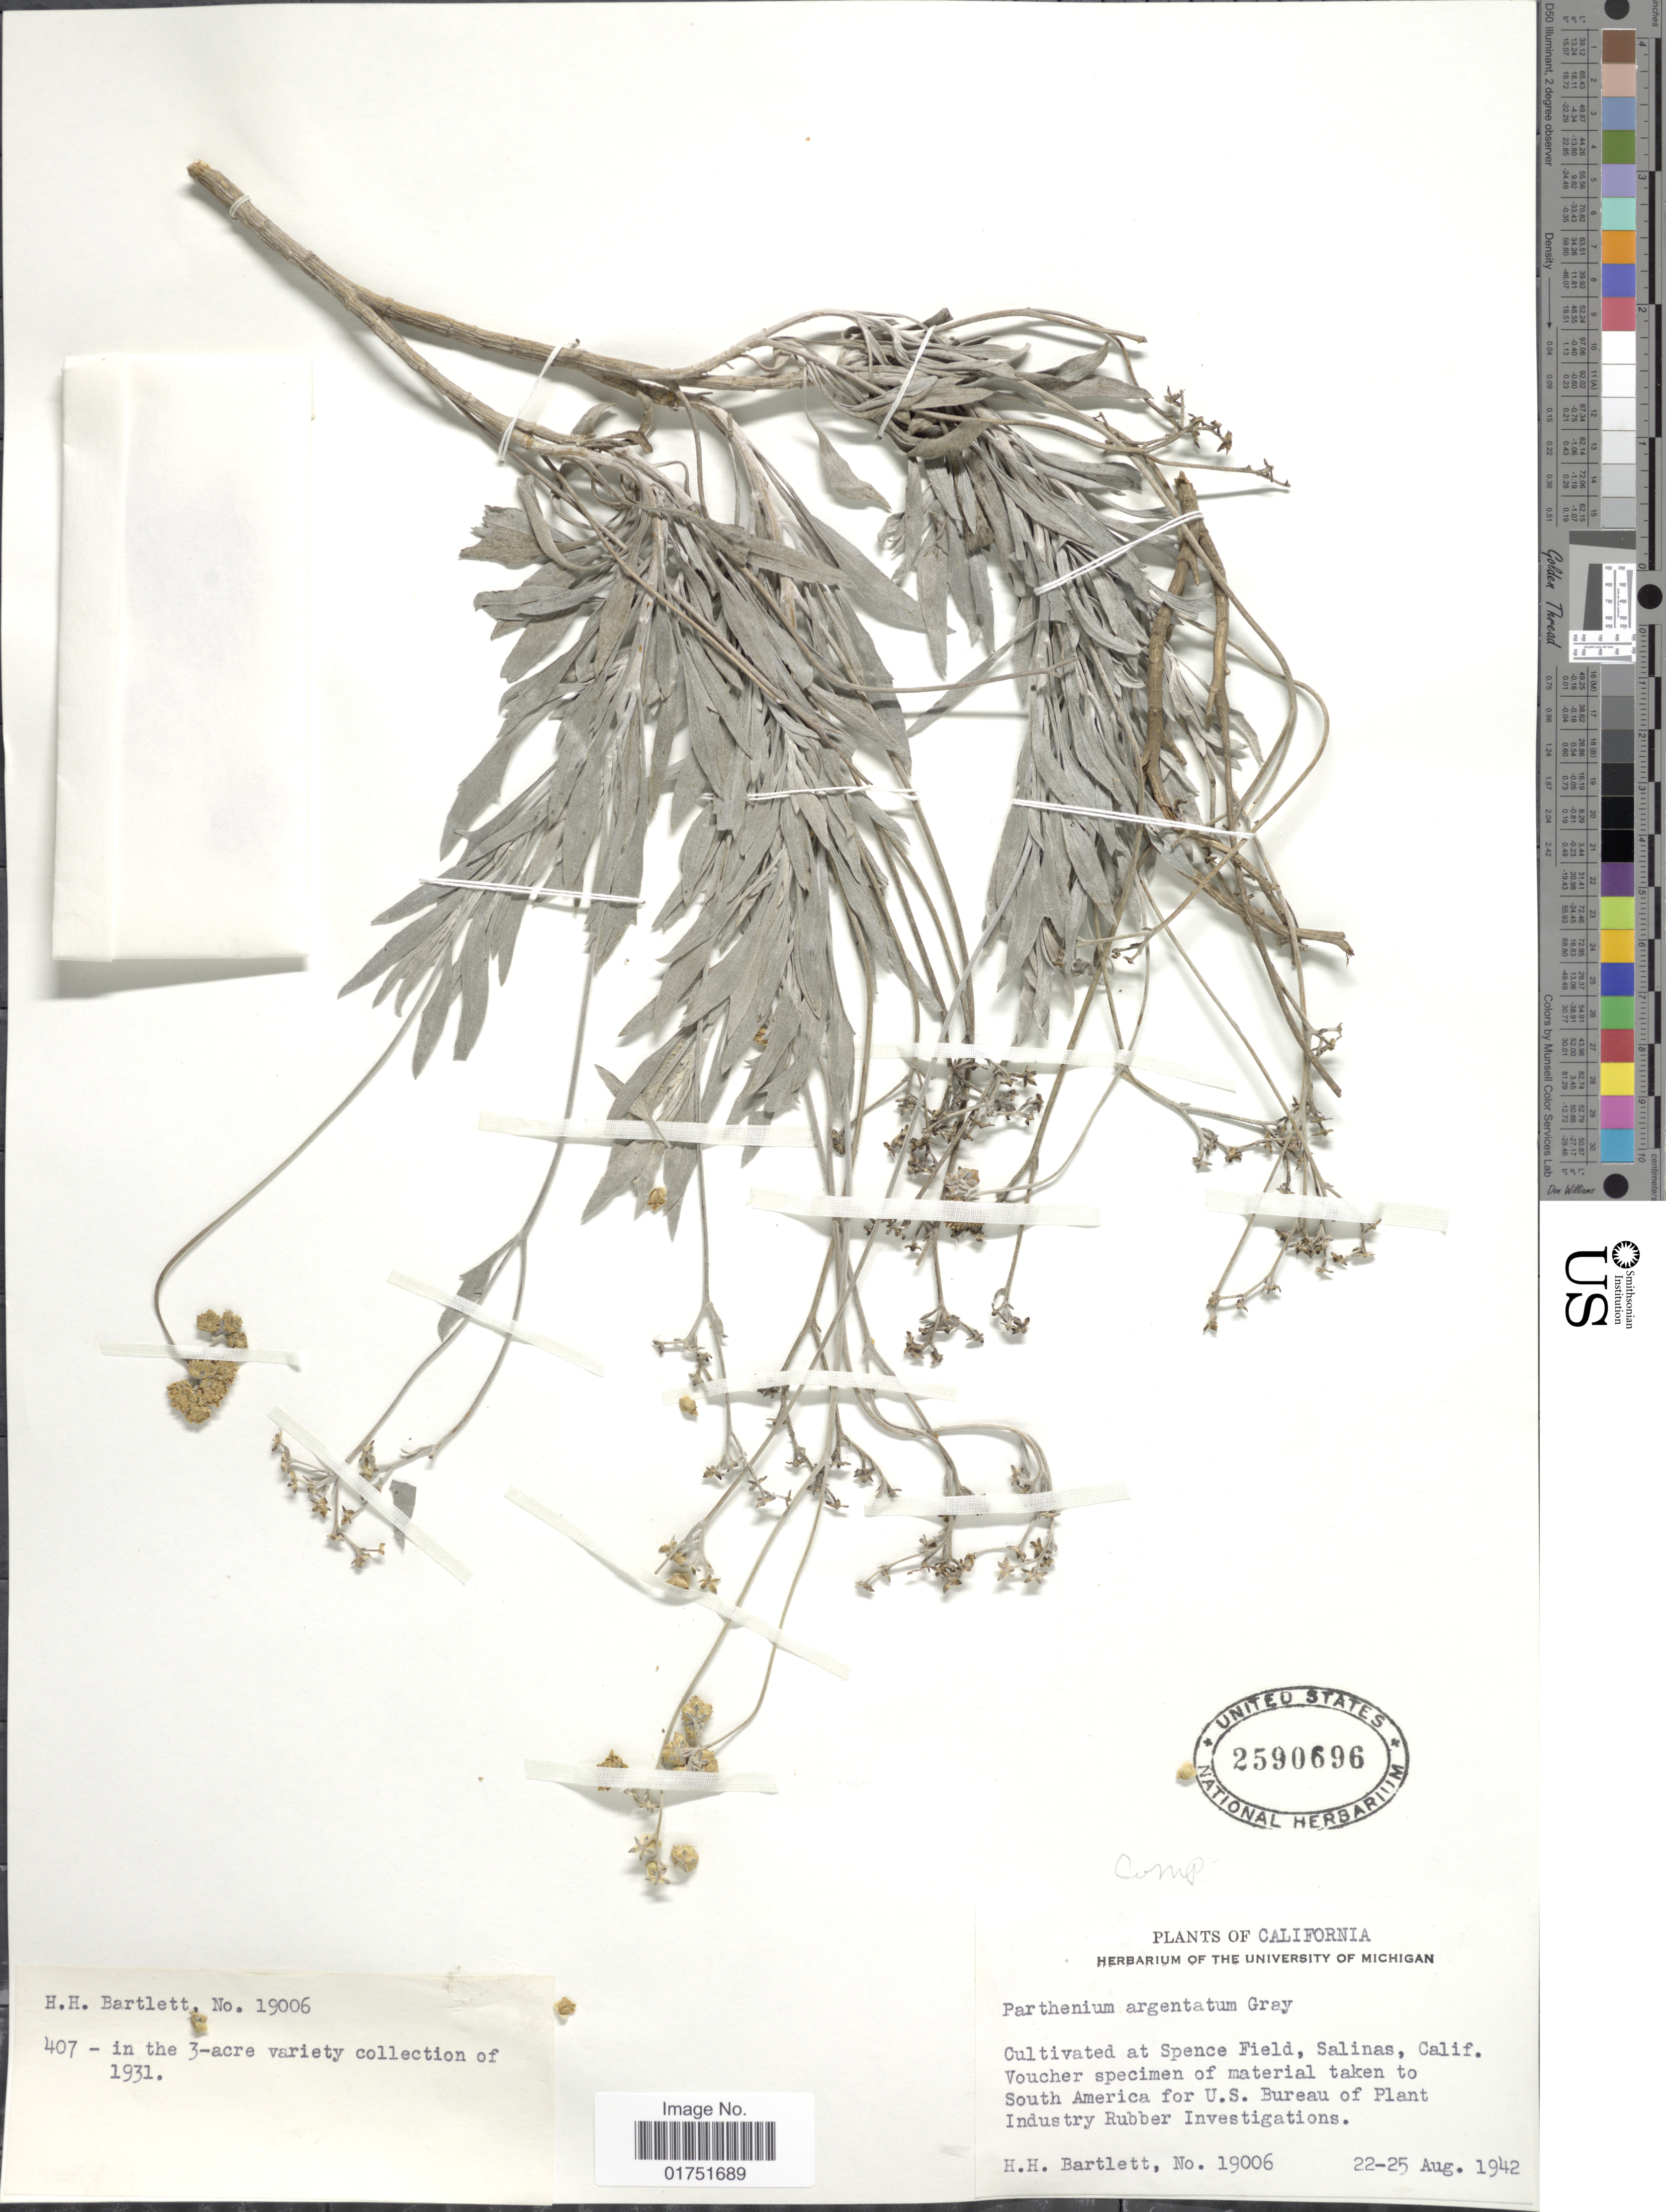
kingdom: Plantae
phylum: Tracheophyta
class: Magnoliopsida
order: Asterales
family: Asteraceae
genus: Parthenium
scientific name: Parthenium argentatum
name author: A. Gray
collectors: H. H. Bartlett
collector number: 19006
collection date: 1942-08-22/1942-08-25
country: United States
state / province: California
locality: Spence Field, Salinas, Calif.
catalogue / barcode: US 2590696